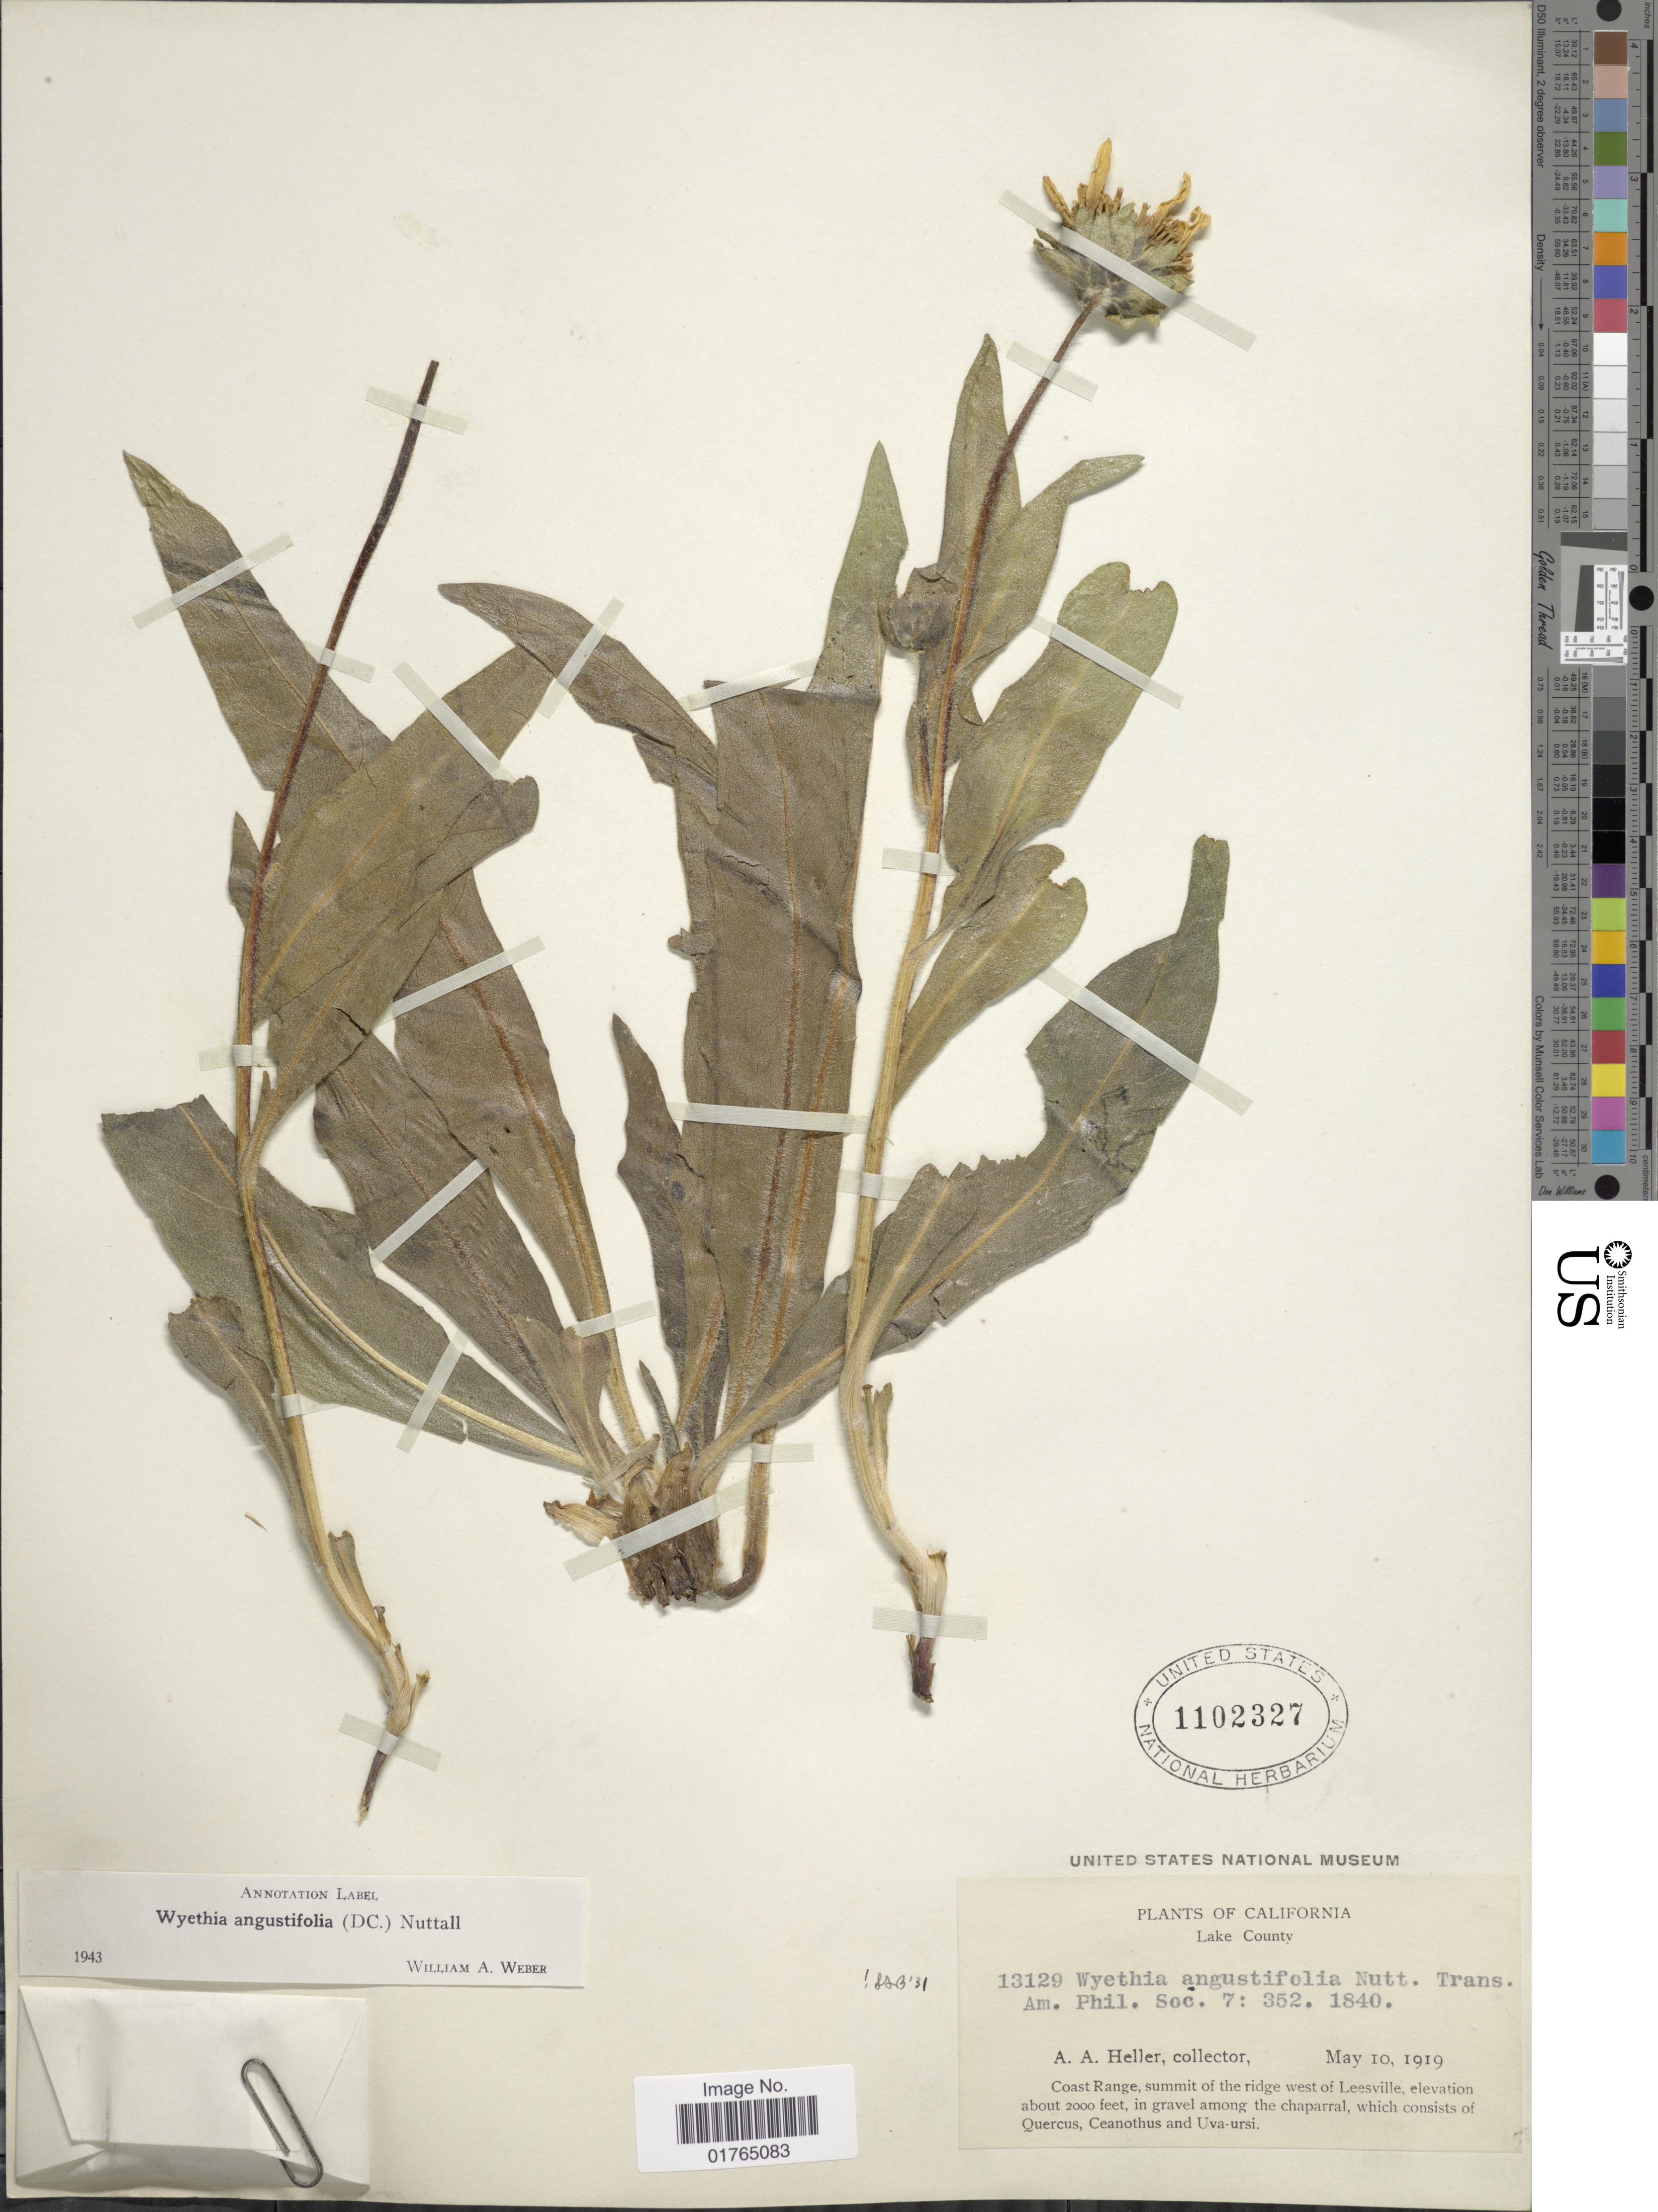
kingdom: Plantae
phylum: Tracheophyta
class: Magnoliopsida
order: Asterales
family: Asteraceae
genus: Wyethia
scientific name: Wyethia angustifolia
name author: (DC.) Nutt.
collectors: A. A. Heller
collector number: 13129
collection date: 1919-05-10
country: United States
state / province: California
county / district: Lake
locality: Lake County, Coast Range, summit of the ridge west of Lessville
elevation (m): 610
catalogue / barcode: US 1102327